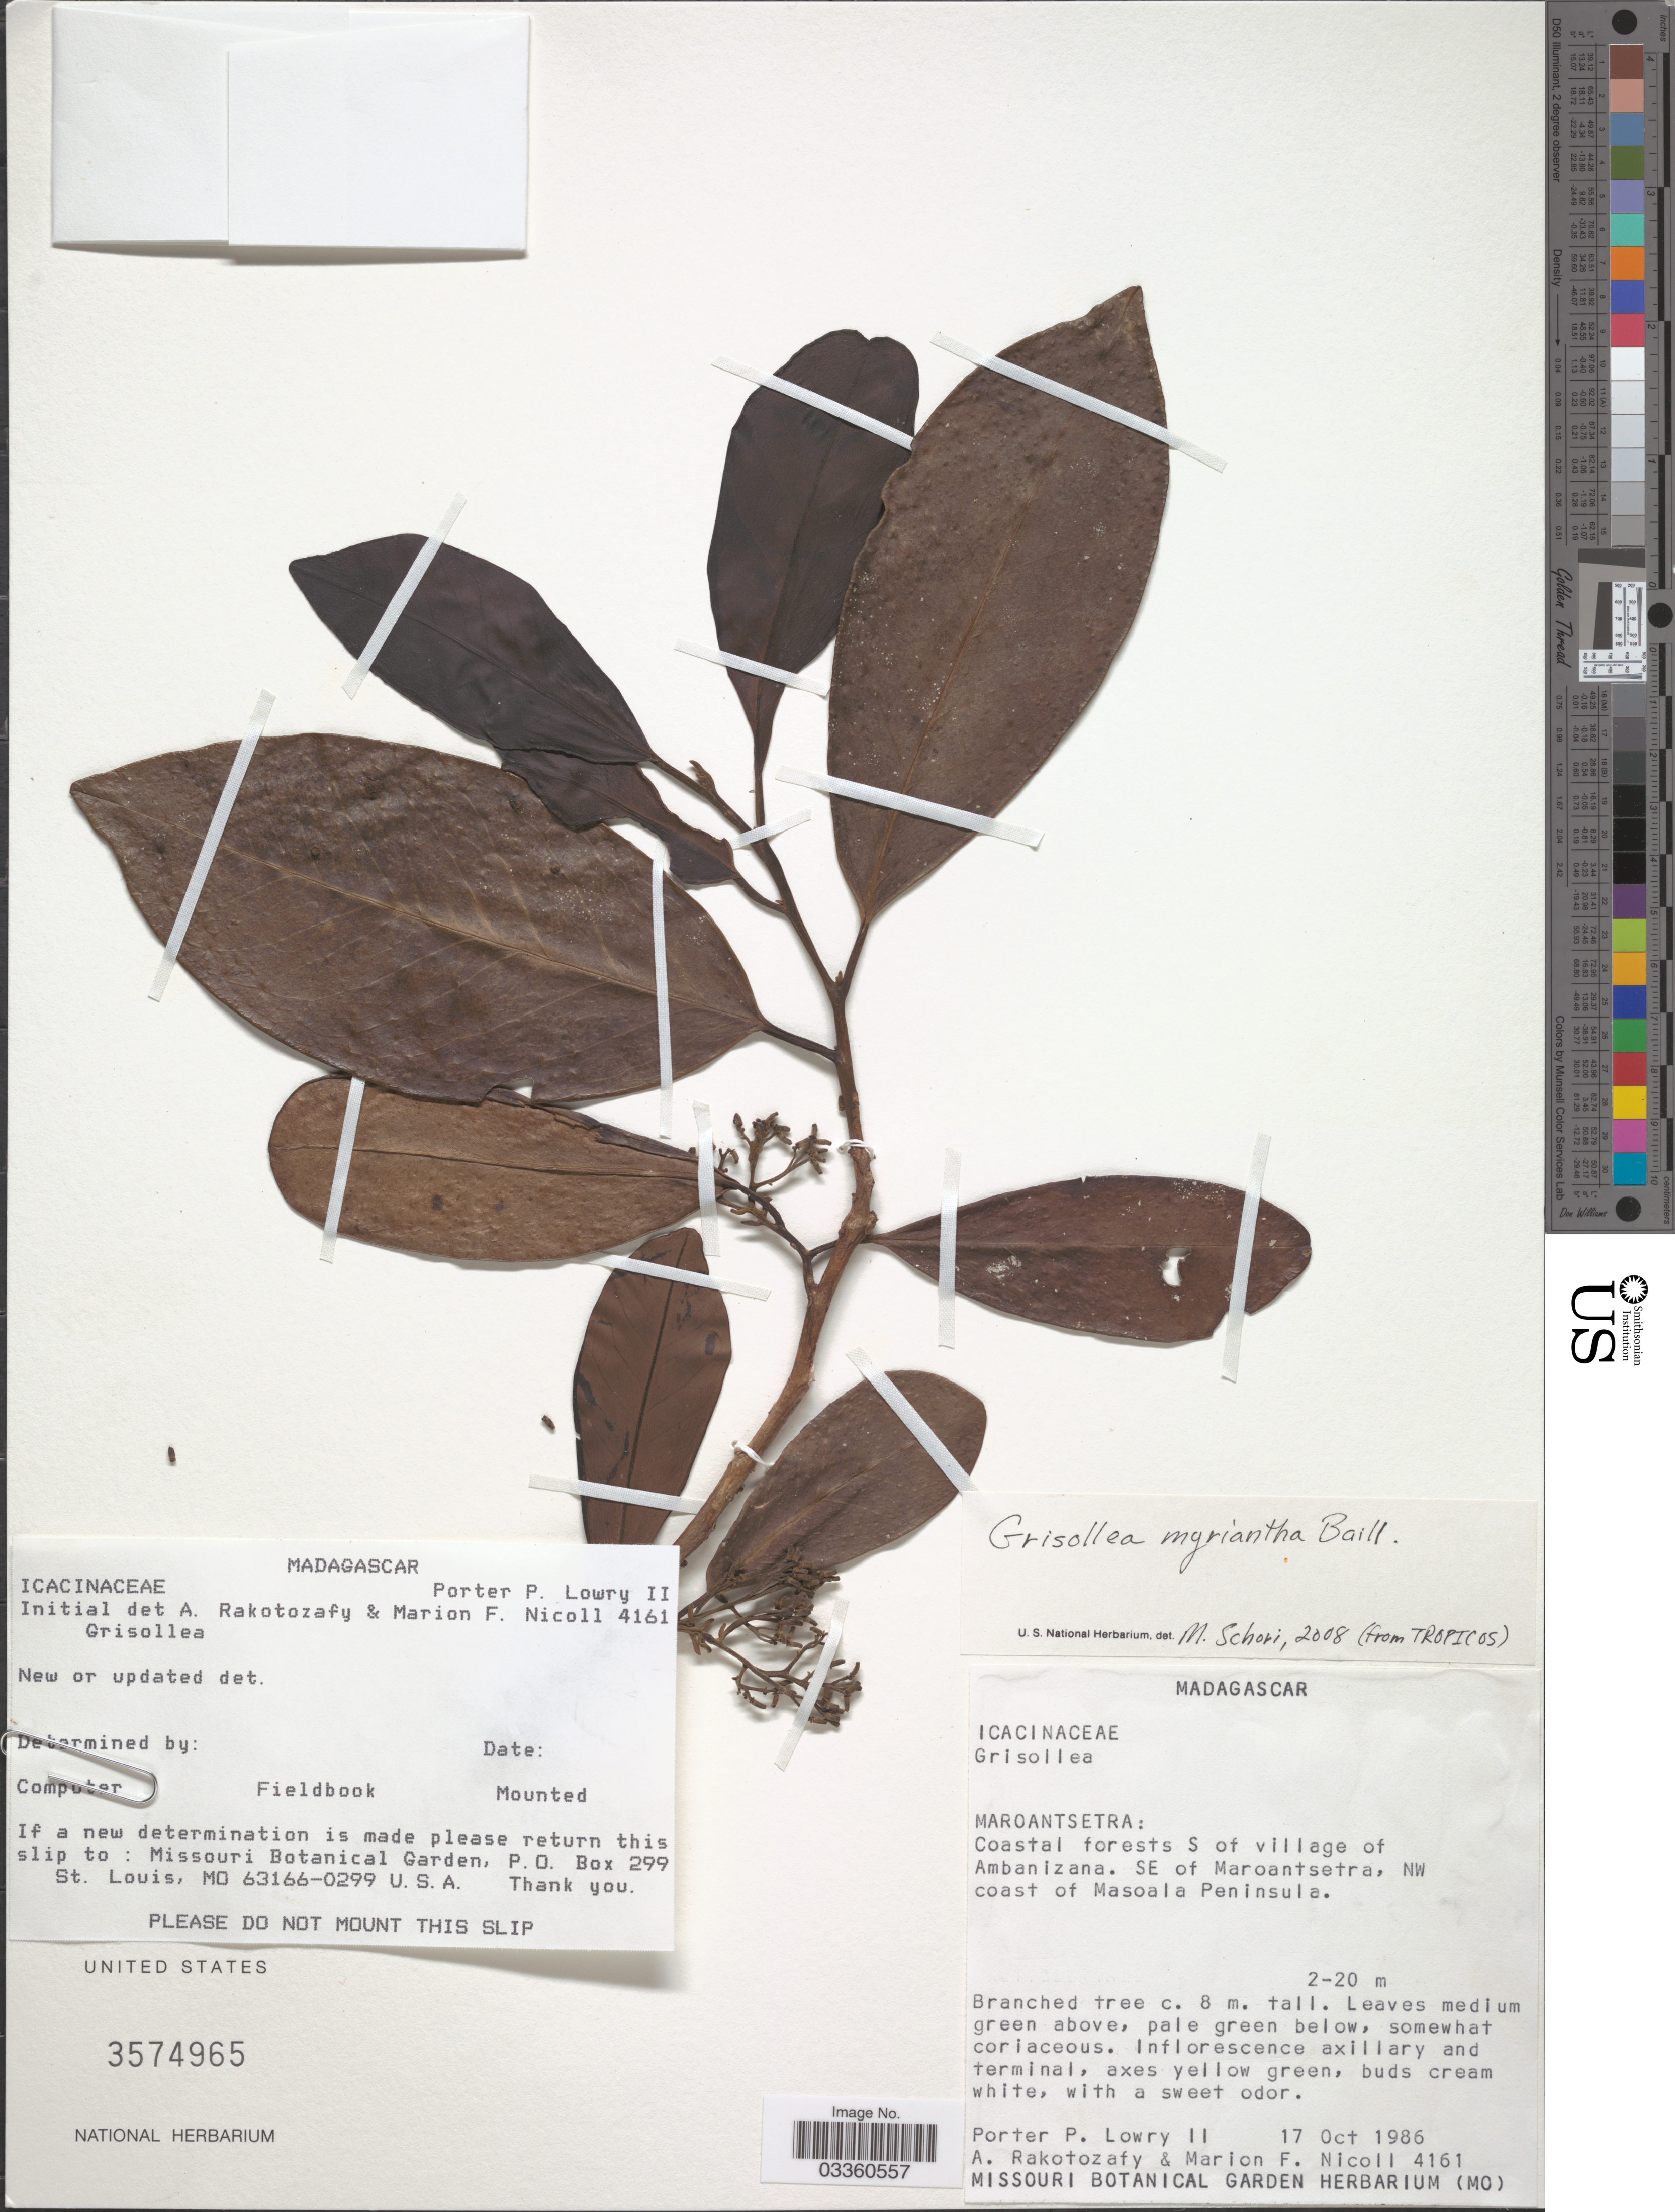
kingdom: Plantae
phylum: Tracheophyta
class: Magnoliopsida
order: Cardiopteridales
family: Stemonuraceae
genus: Grisollea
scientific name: Grisollea myriantha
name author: Baill.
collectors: P. Lowry, A. Rakotozafy & M. F. Nicoll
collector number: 4161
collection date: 1986-10-17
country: Madagascar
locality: Maroantsetra: Coastal forests S of village of Ambanizana. SE of Maroantsetra, NW coast of Masoala Peninsula.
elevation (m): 2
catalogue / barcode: US 3574965